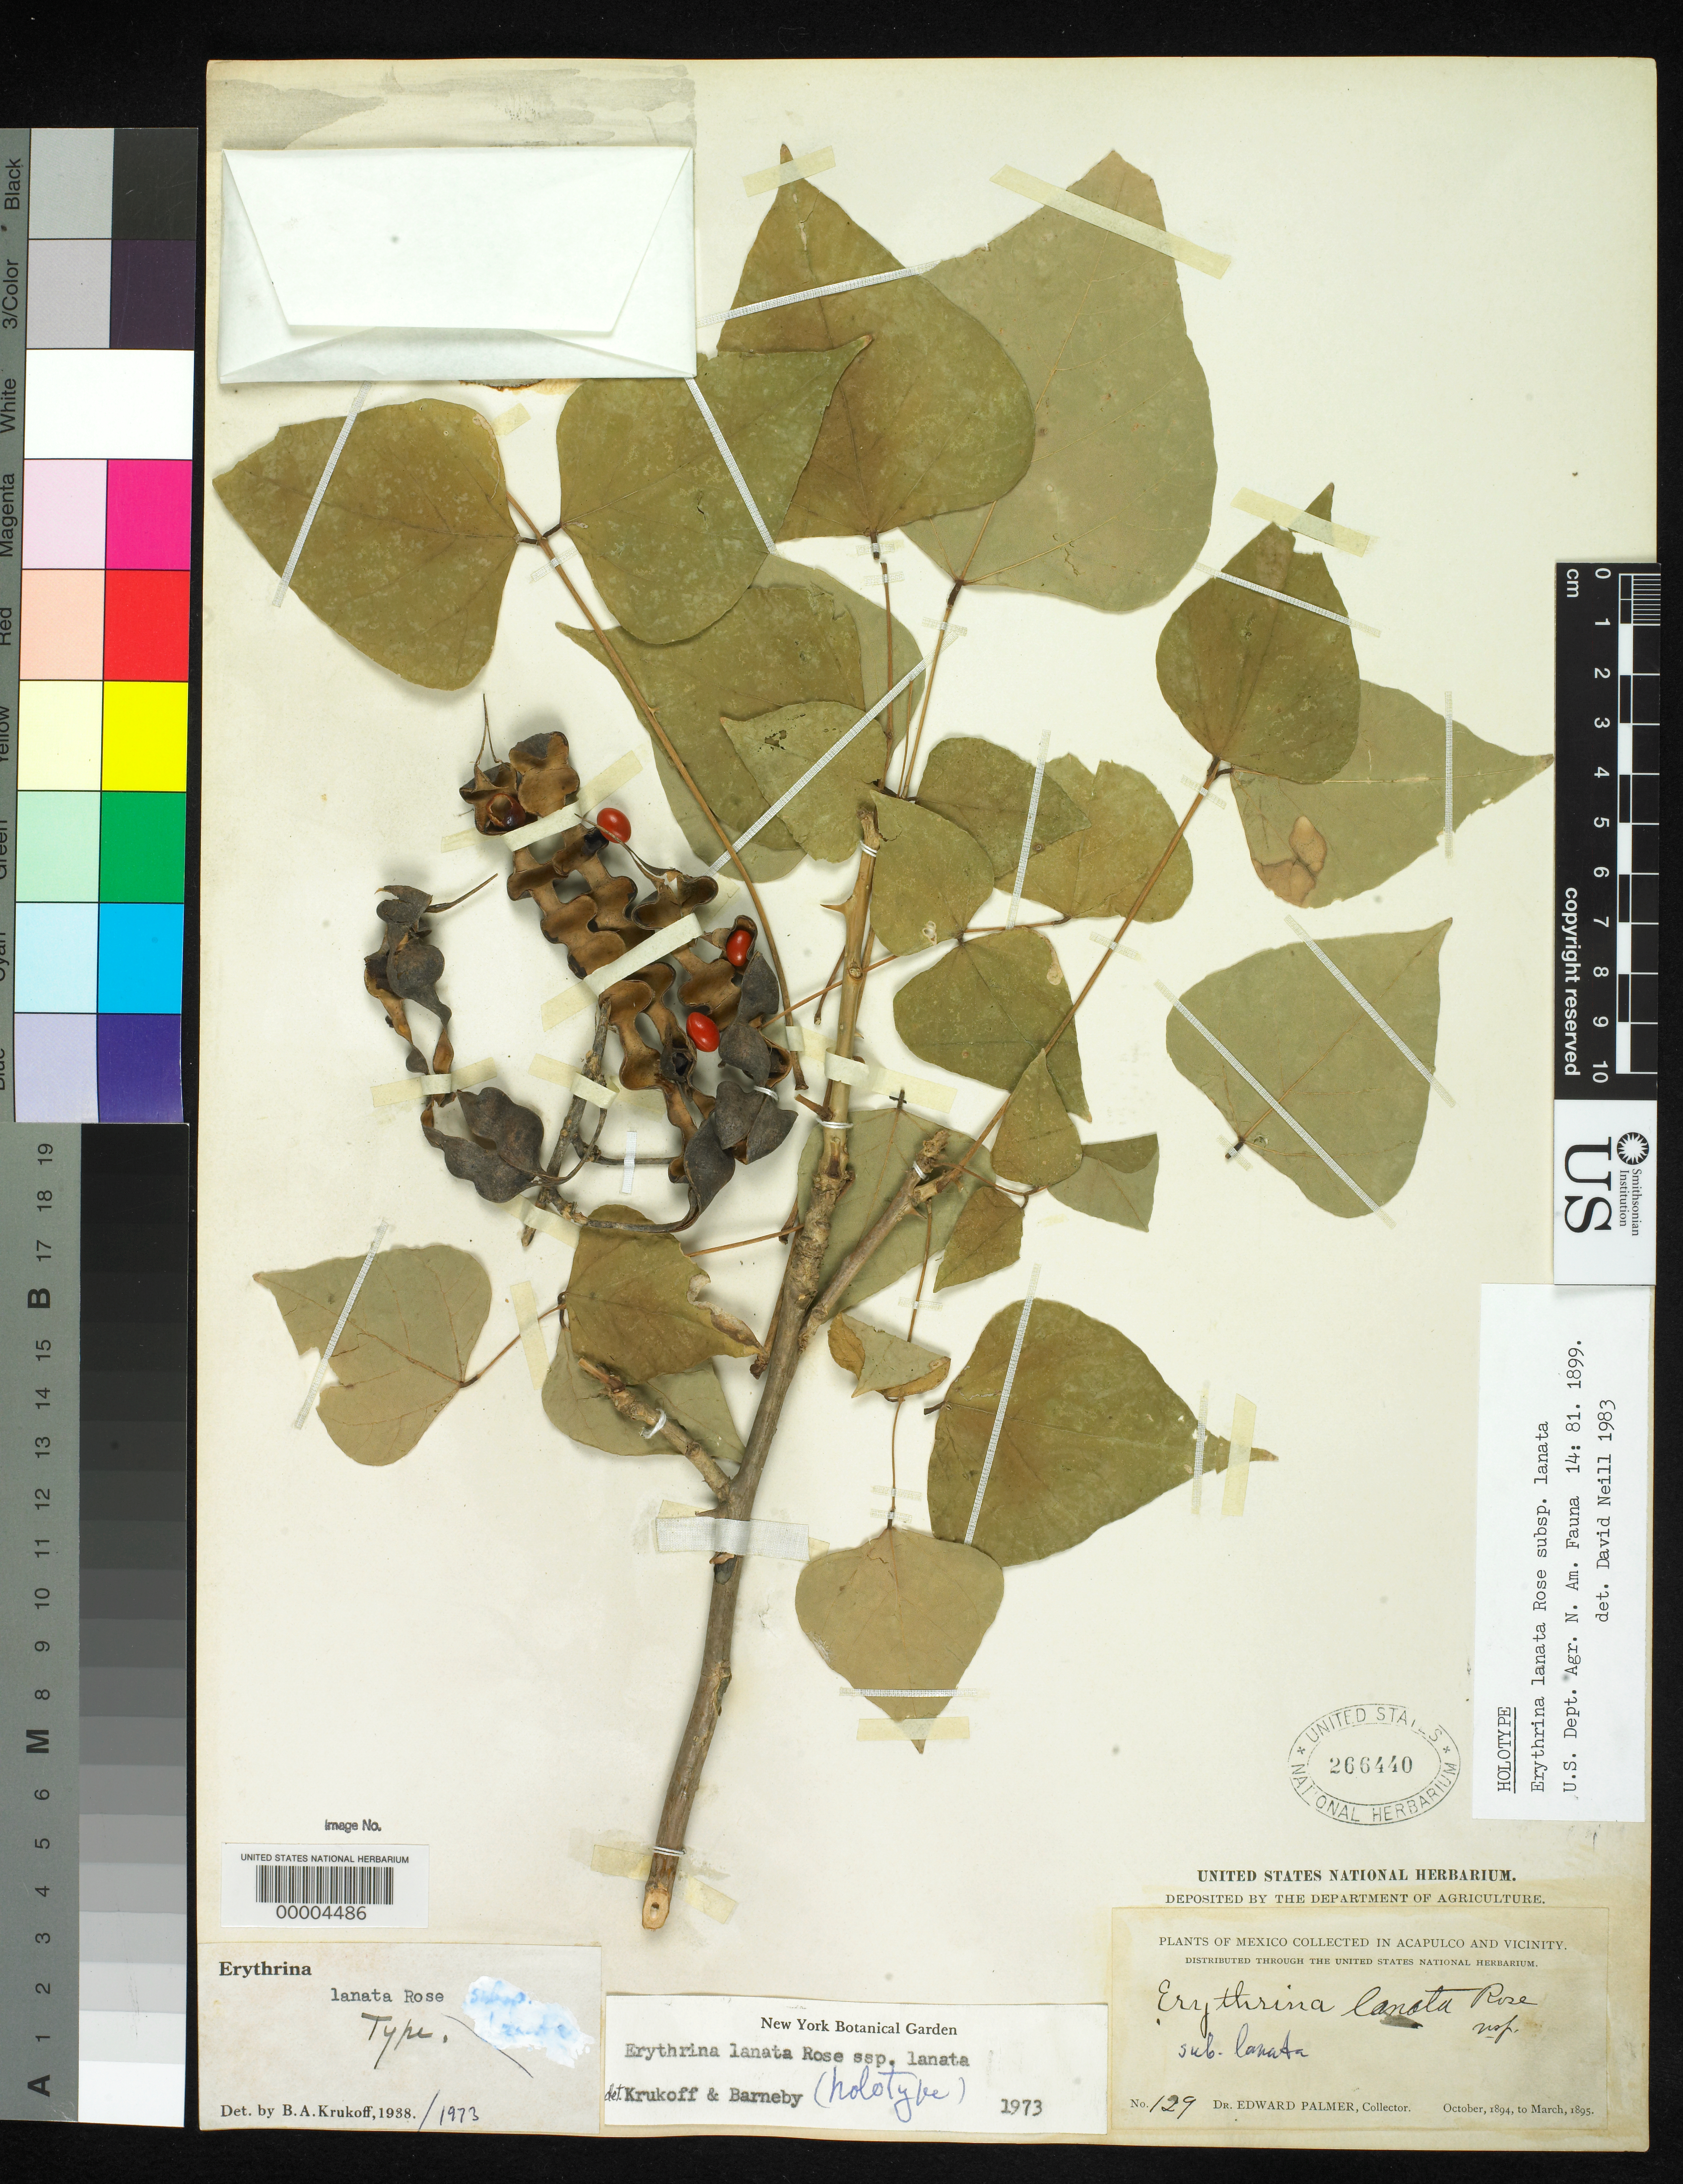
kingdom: Plantae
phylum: Tracheophyta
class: Magnoliopsida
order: Fabales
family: Fabaceae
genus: Erythrina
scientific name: Erythrina lanata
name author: Rose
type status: Holotype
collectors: E. Palmer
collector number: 129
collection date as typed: Oct 1894 to -- Mar 1895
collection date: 1894-10/1895-03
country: Mexico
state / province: Guerrero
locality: Acapulco.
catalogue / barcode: US 266440